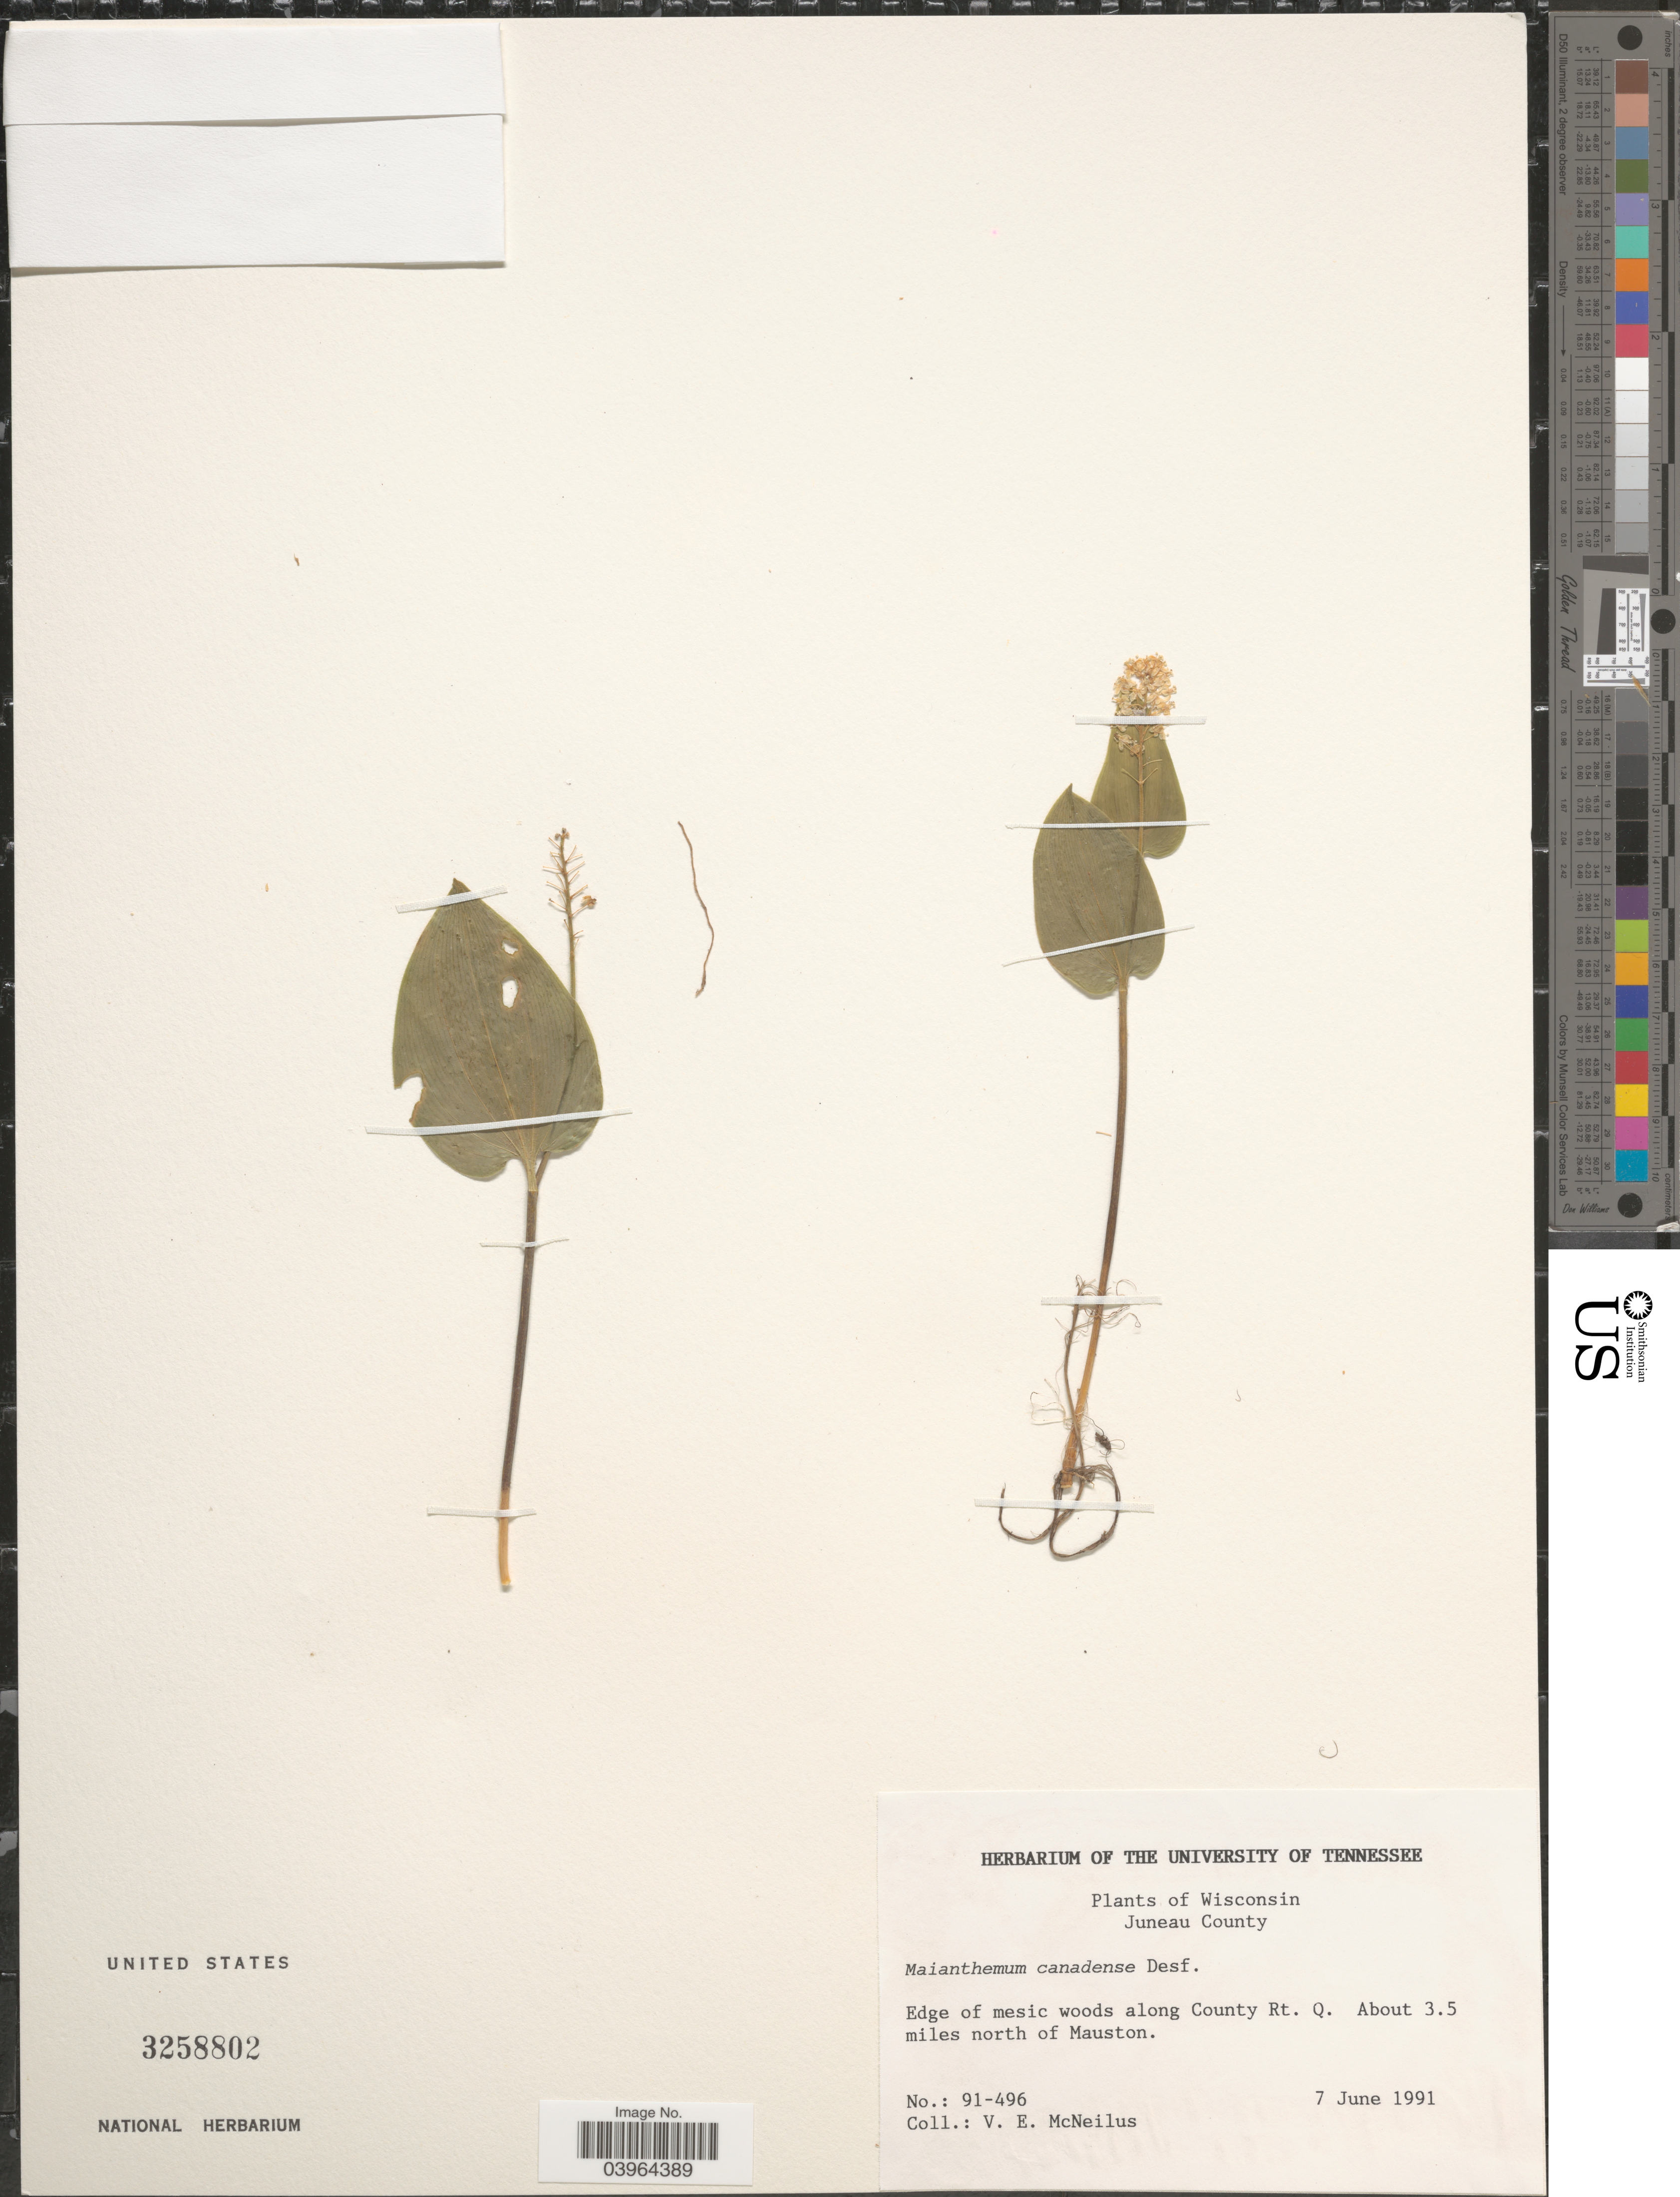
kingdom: Plantae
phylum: Tracheophyta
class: Liliopsida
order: Asparagales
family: Asparagaceae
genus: Maianthemum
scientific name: Maianthemum canadense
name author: Desf.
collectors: V. Mcneilus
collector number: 91-496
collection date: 1991-06-07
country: United States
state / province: Tennessee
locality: Edge of mesic woods along County Rt. Q. About 3.5 miles north of Mauston.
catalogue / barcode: US 3258802